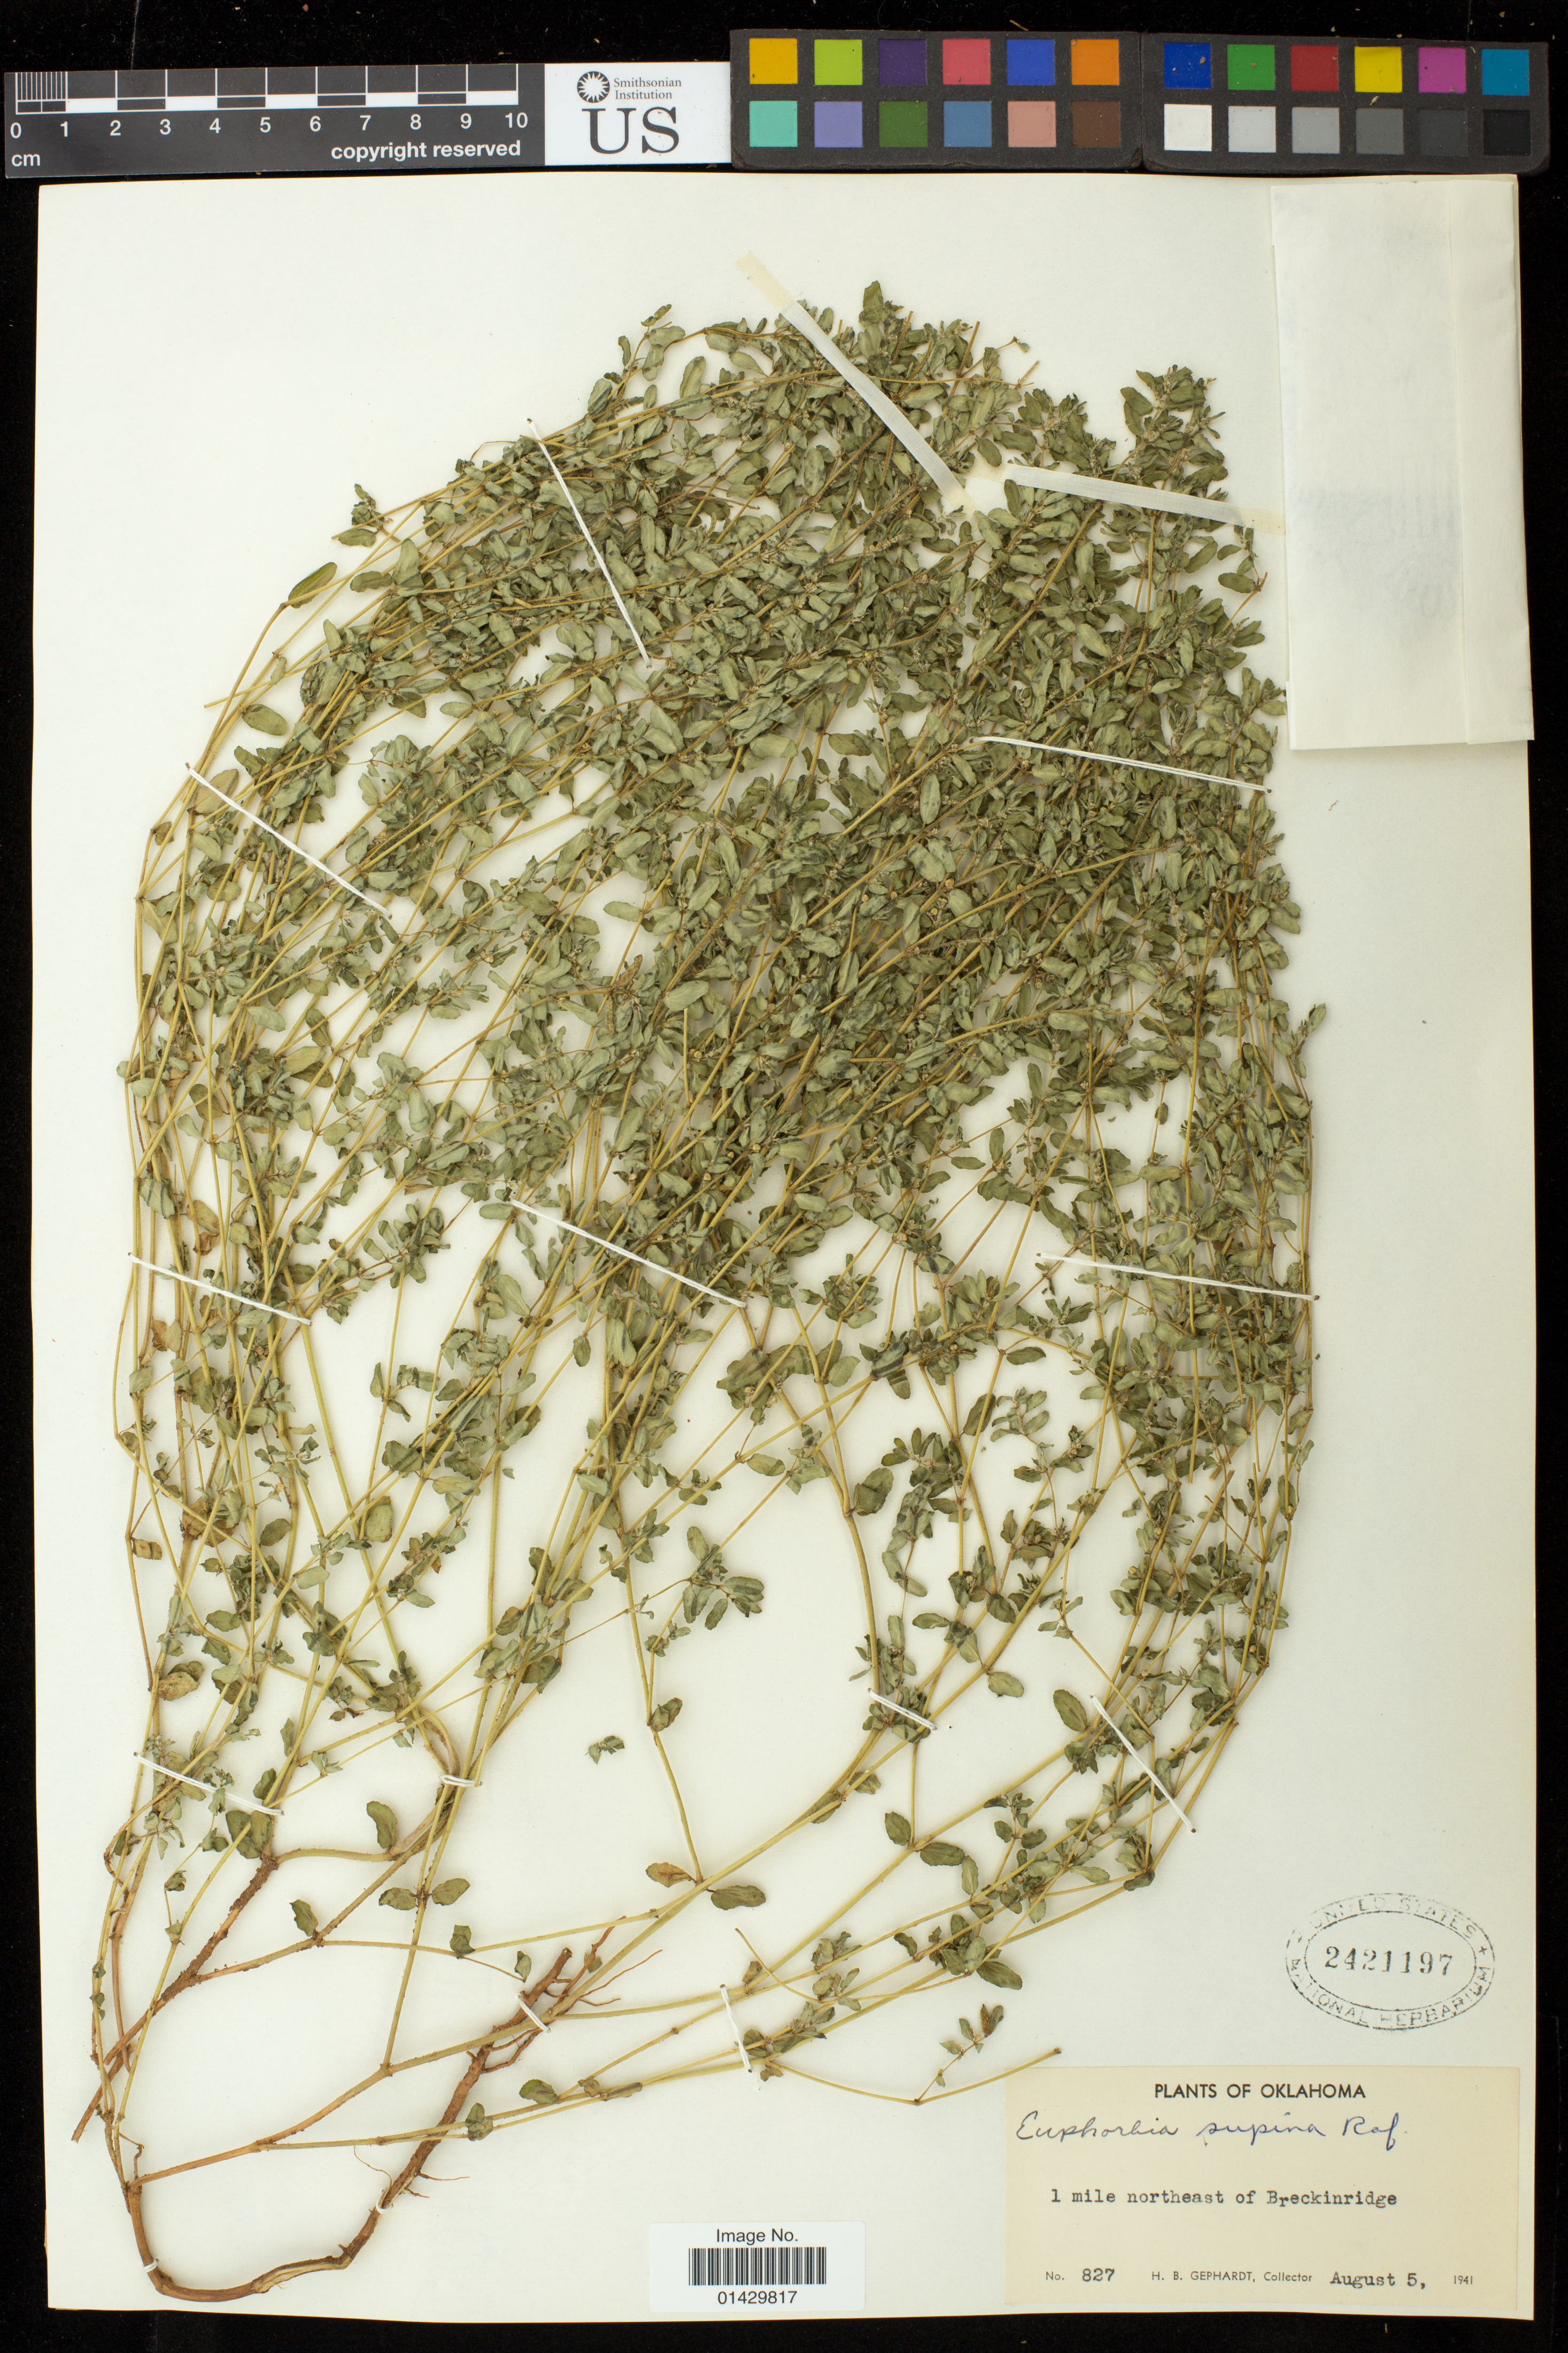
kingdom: Plantae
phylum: Tracheophyta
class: Magnoliopsida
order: Malpighiales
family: Euphorbiaceae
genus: Euphorbia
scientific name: Euphorbia maculata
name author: L.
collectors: H. Gephardt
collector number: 827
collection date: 1941-08-05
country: United States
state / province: Oklahoma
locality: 1 mile northeast of Breckinridge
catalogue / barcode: US 2421197